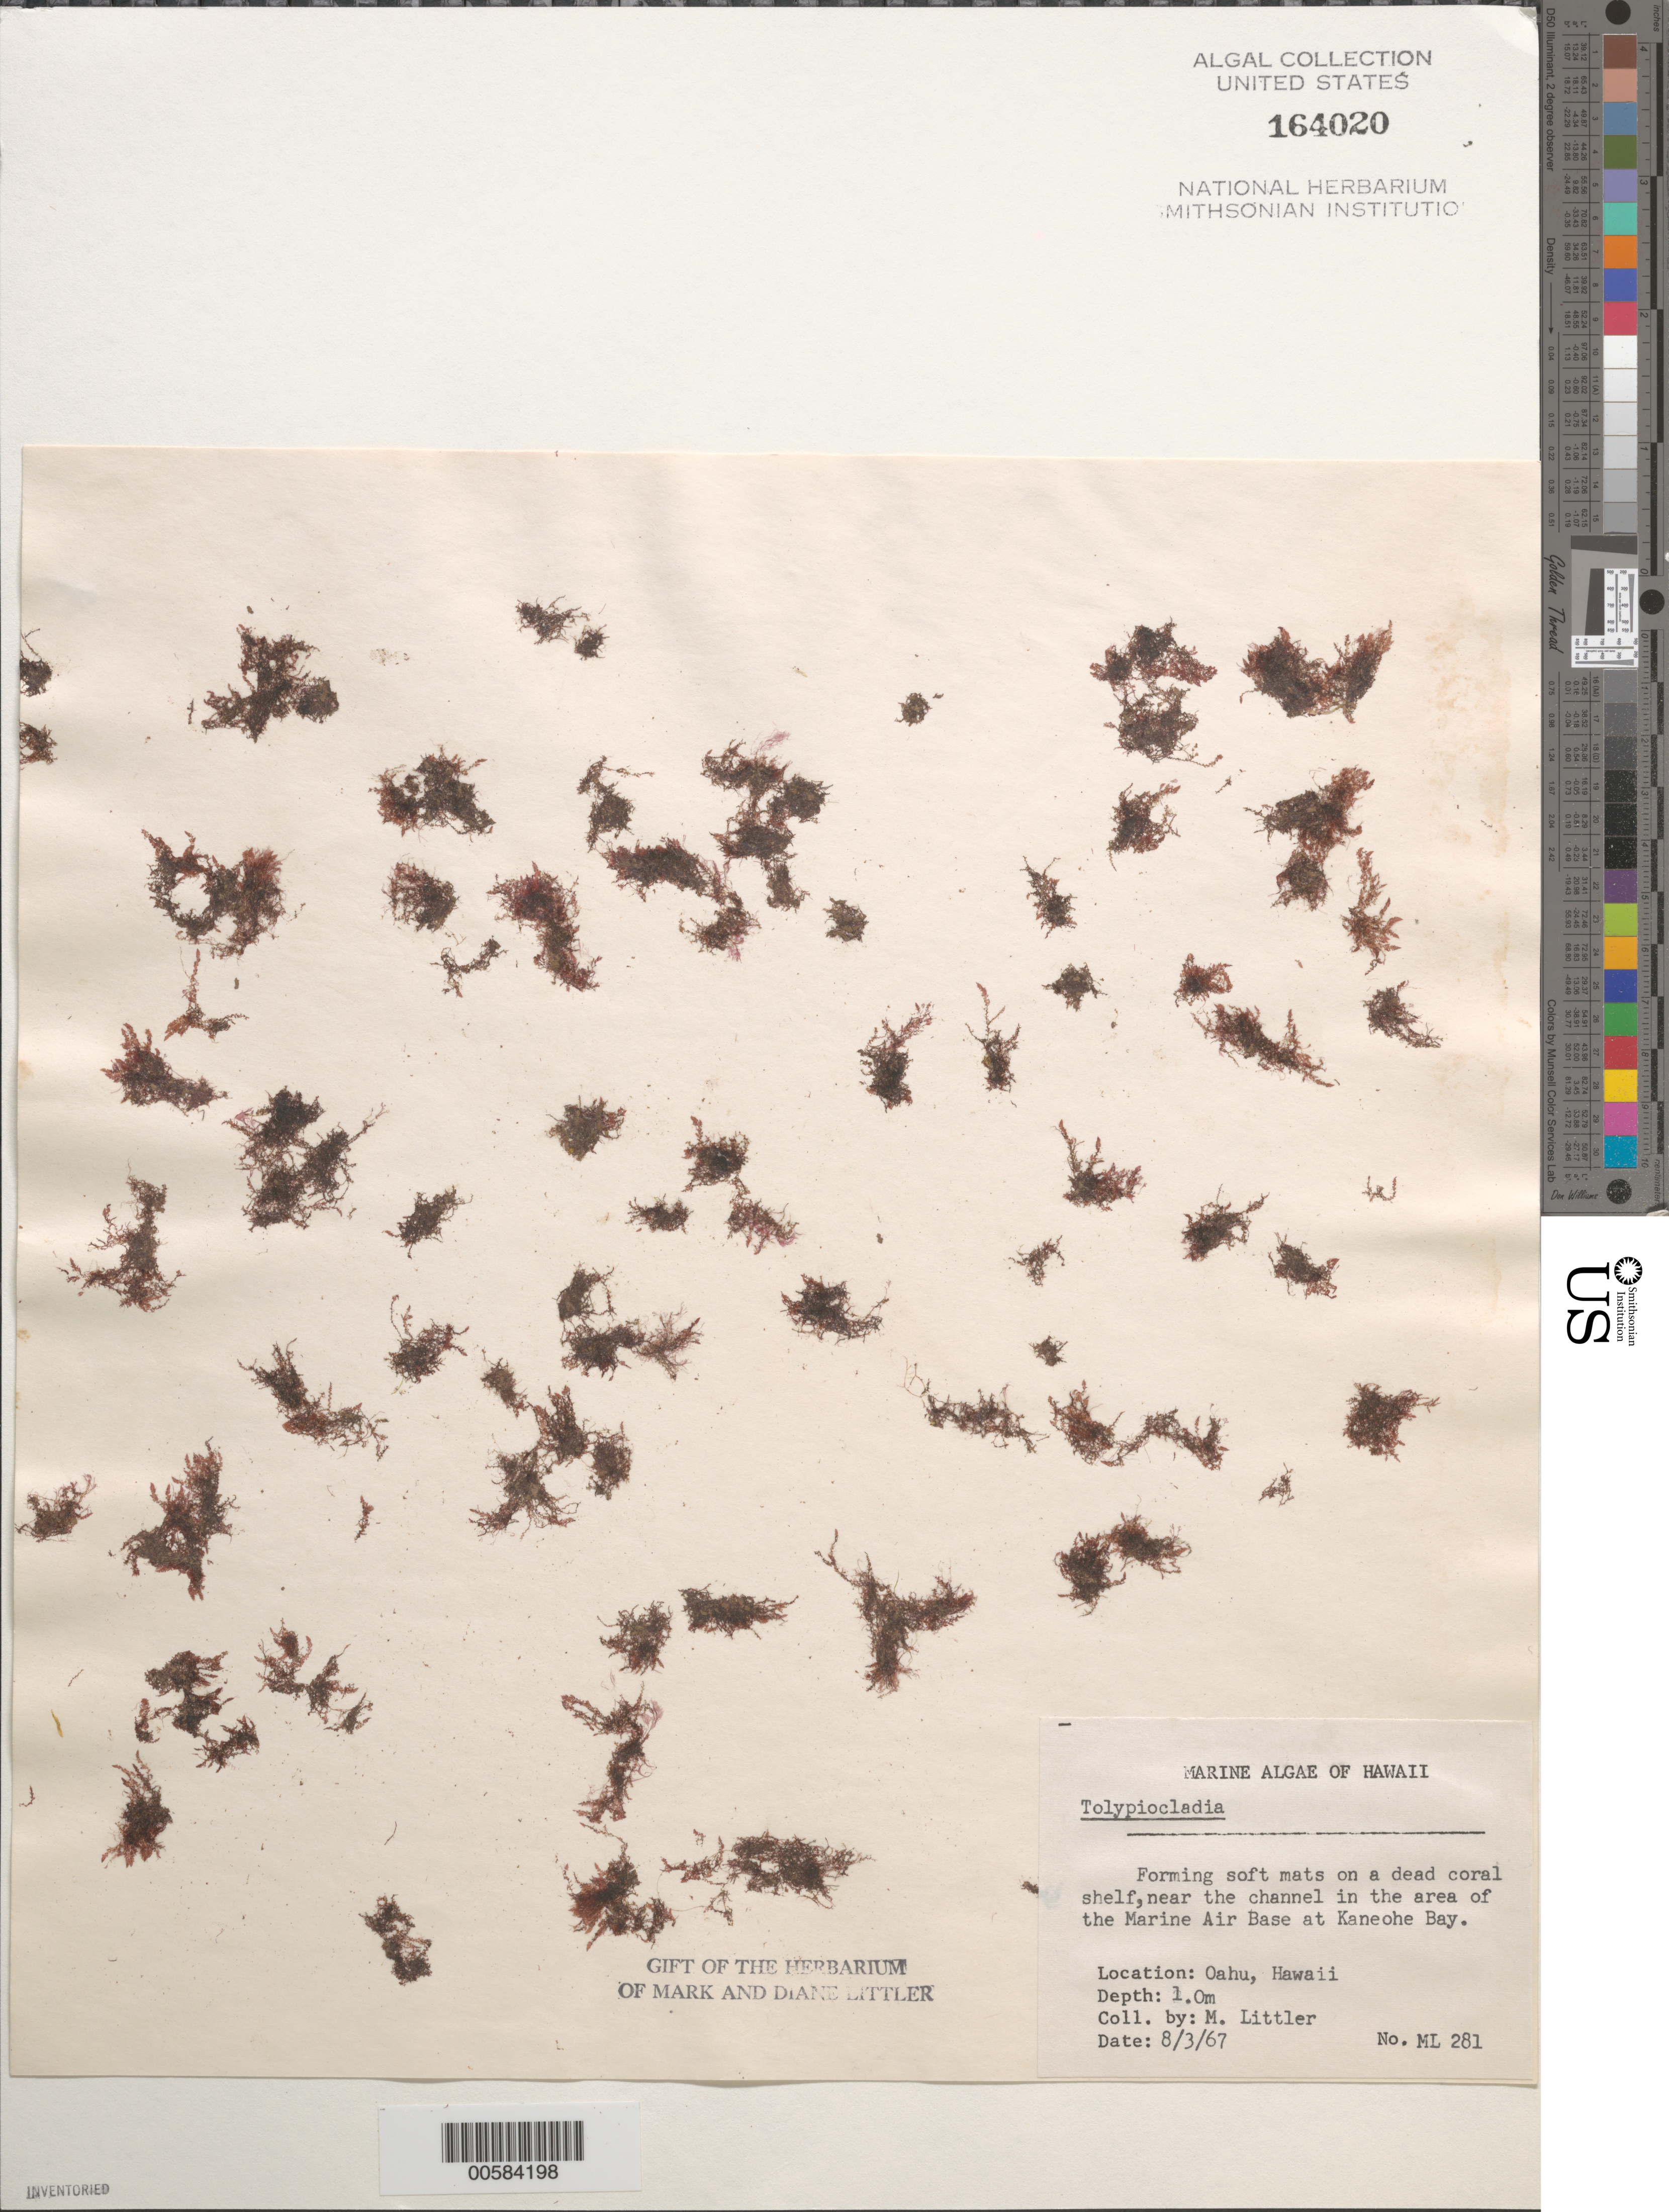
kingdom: Plantae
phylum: Rhodophyta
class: Florideophyceae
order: Ceramiales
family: Rhodomelaceae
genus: Tolypiocladia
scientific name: Tolypiocladia sp.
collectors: M. M. Littler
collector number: ML 281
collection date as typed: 03 Aug 1967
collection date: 1967-08-03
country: United States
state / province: Hawaii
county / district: Honolulu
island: Oahu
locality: Kaneohe Bay near marine air base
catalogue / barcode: US 164020